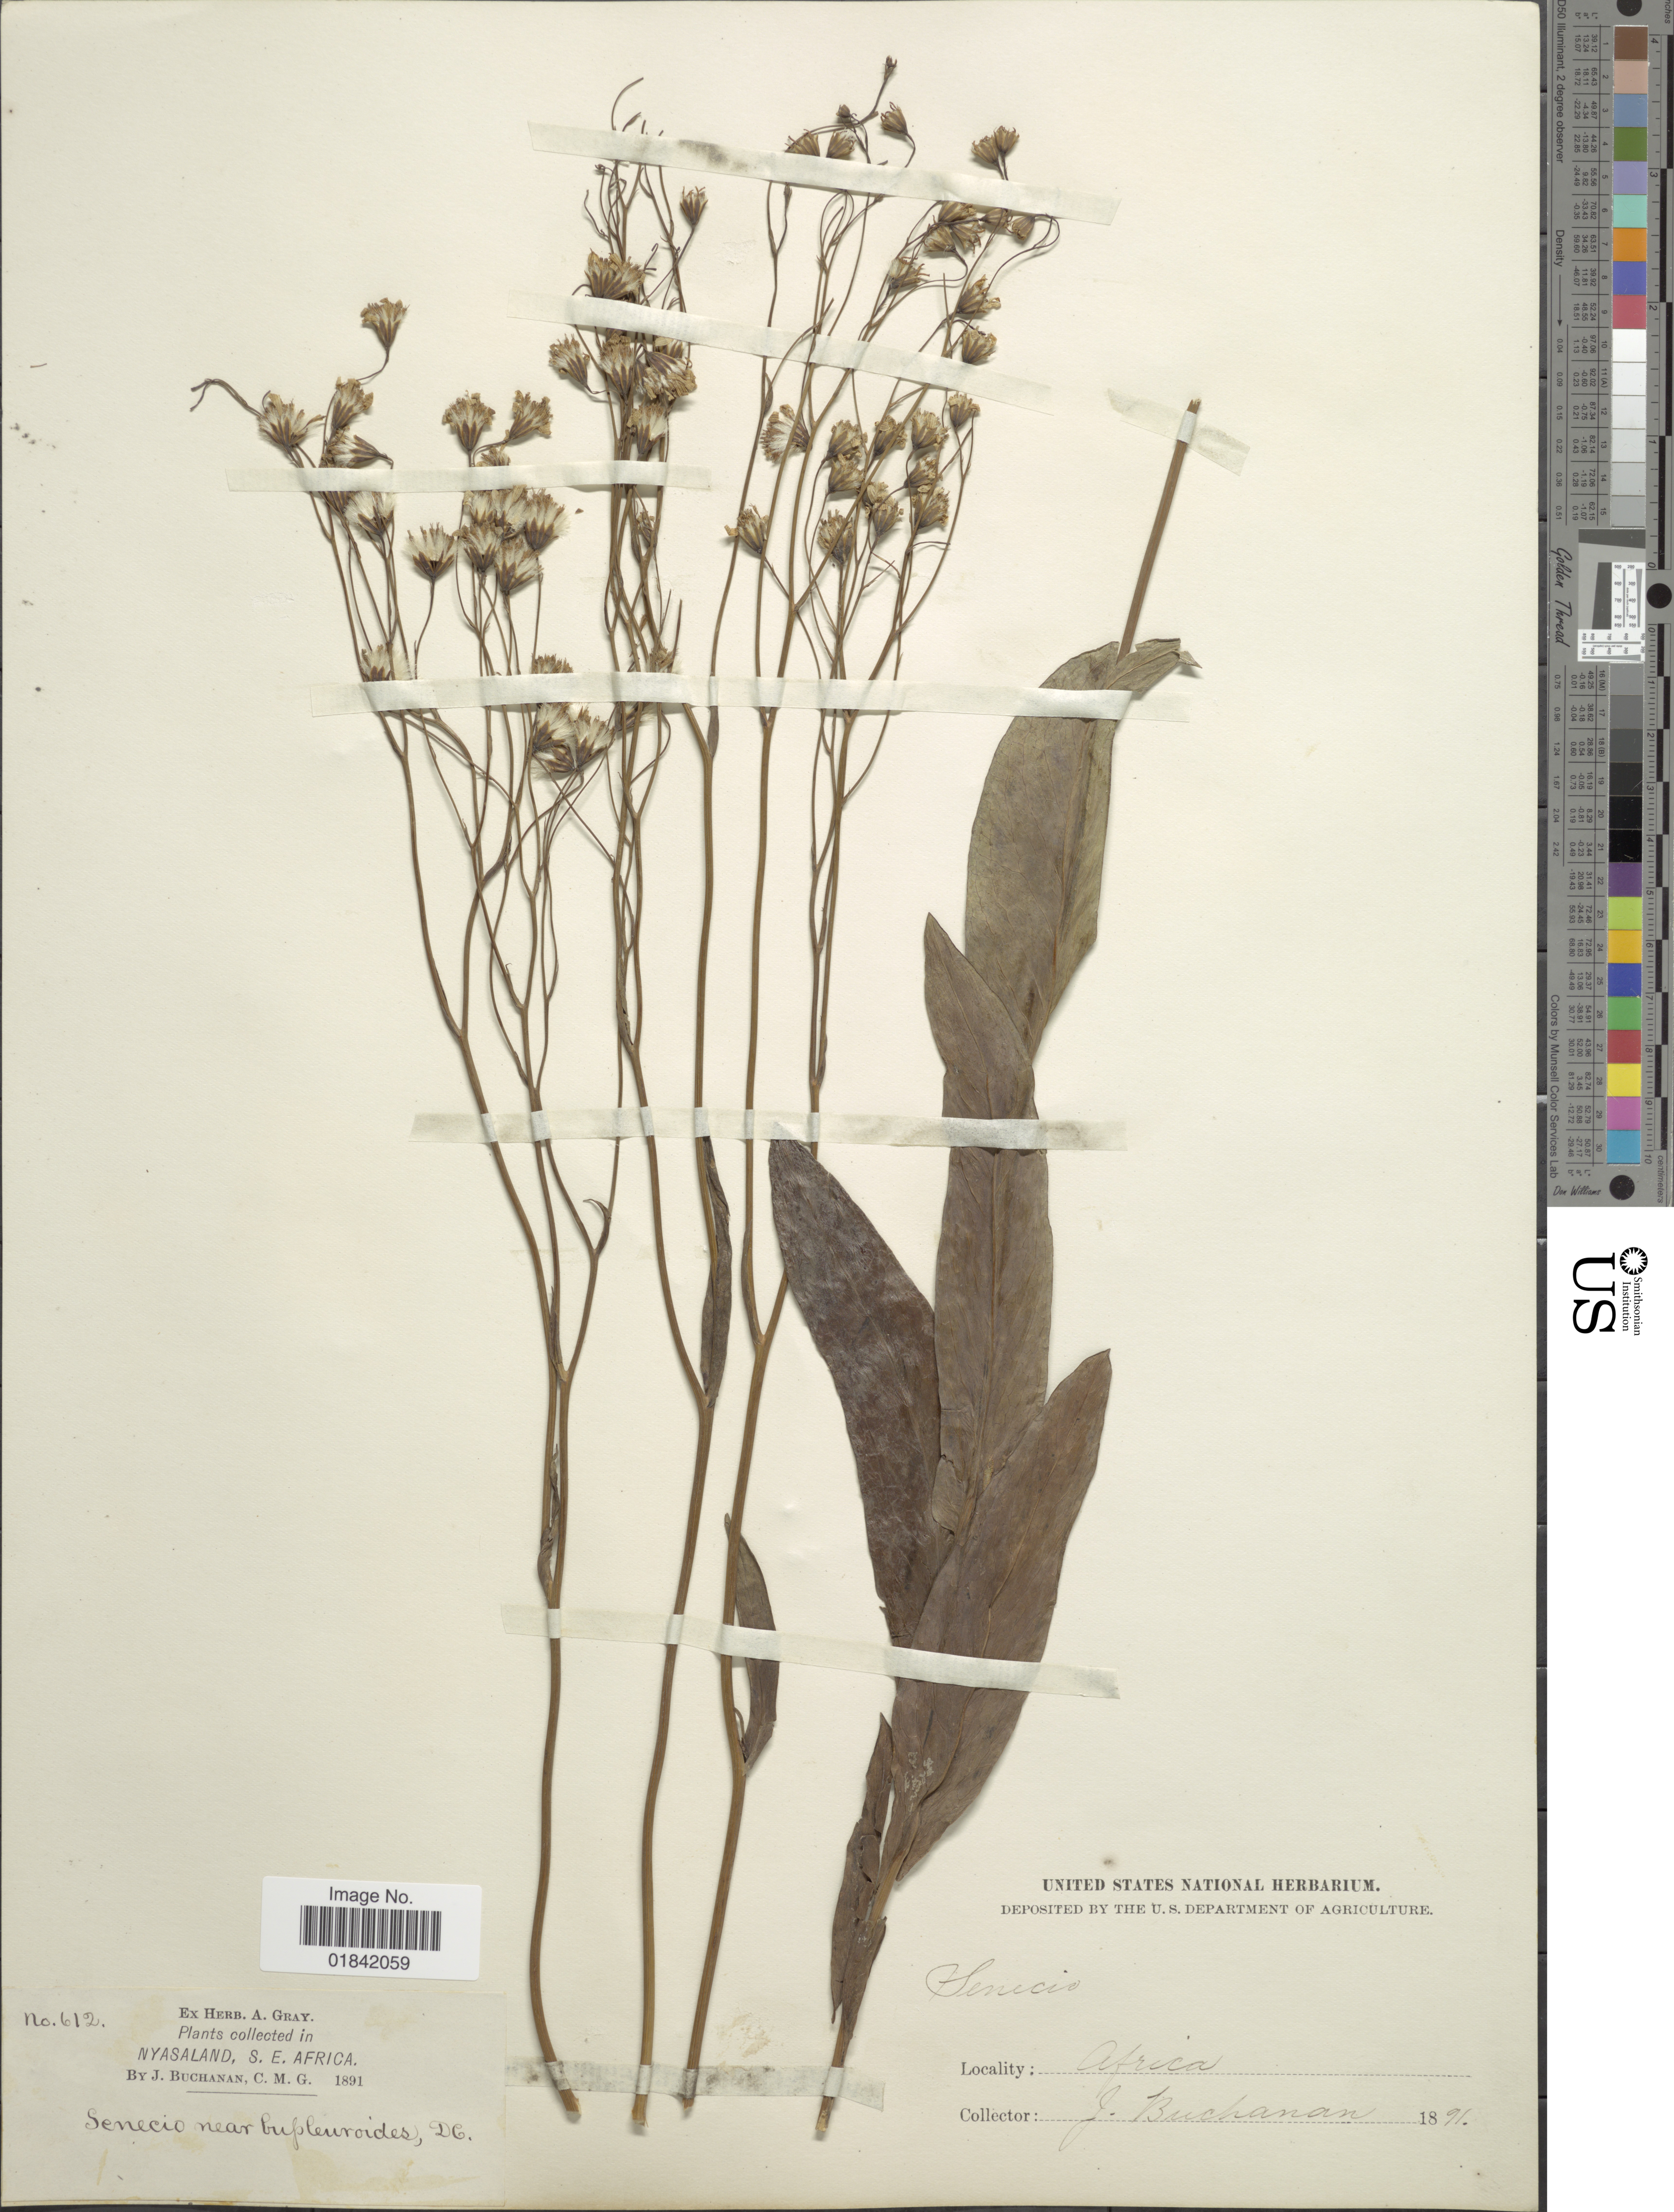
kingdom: Plantae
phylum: Tracheophyta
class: Magnoliopsida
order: Asterales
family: Asteraceae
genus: Senecio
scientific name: Senecio bupleuroides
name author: DC.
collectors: J. Buchanan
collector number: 612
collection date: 1891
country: Malawi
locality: Nyasaland, S. E. Africa